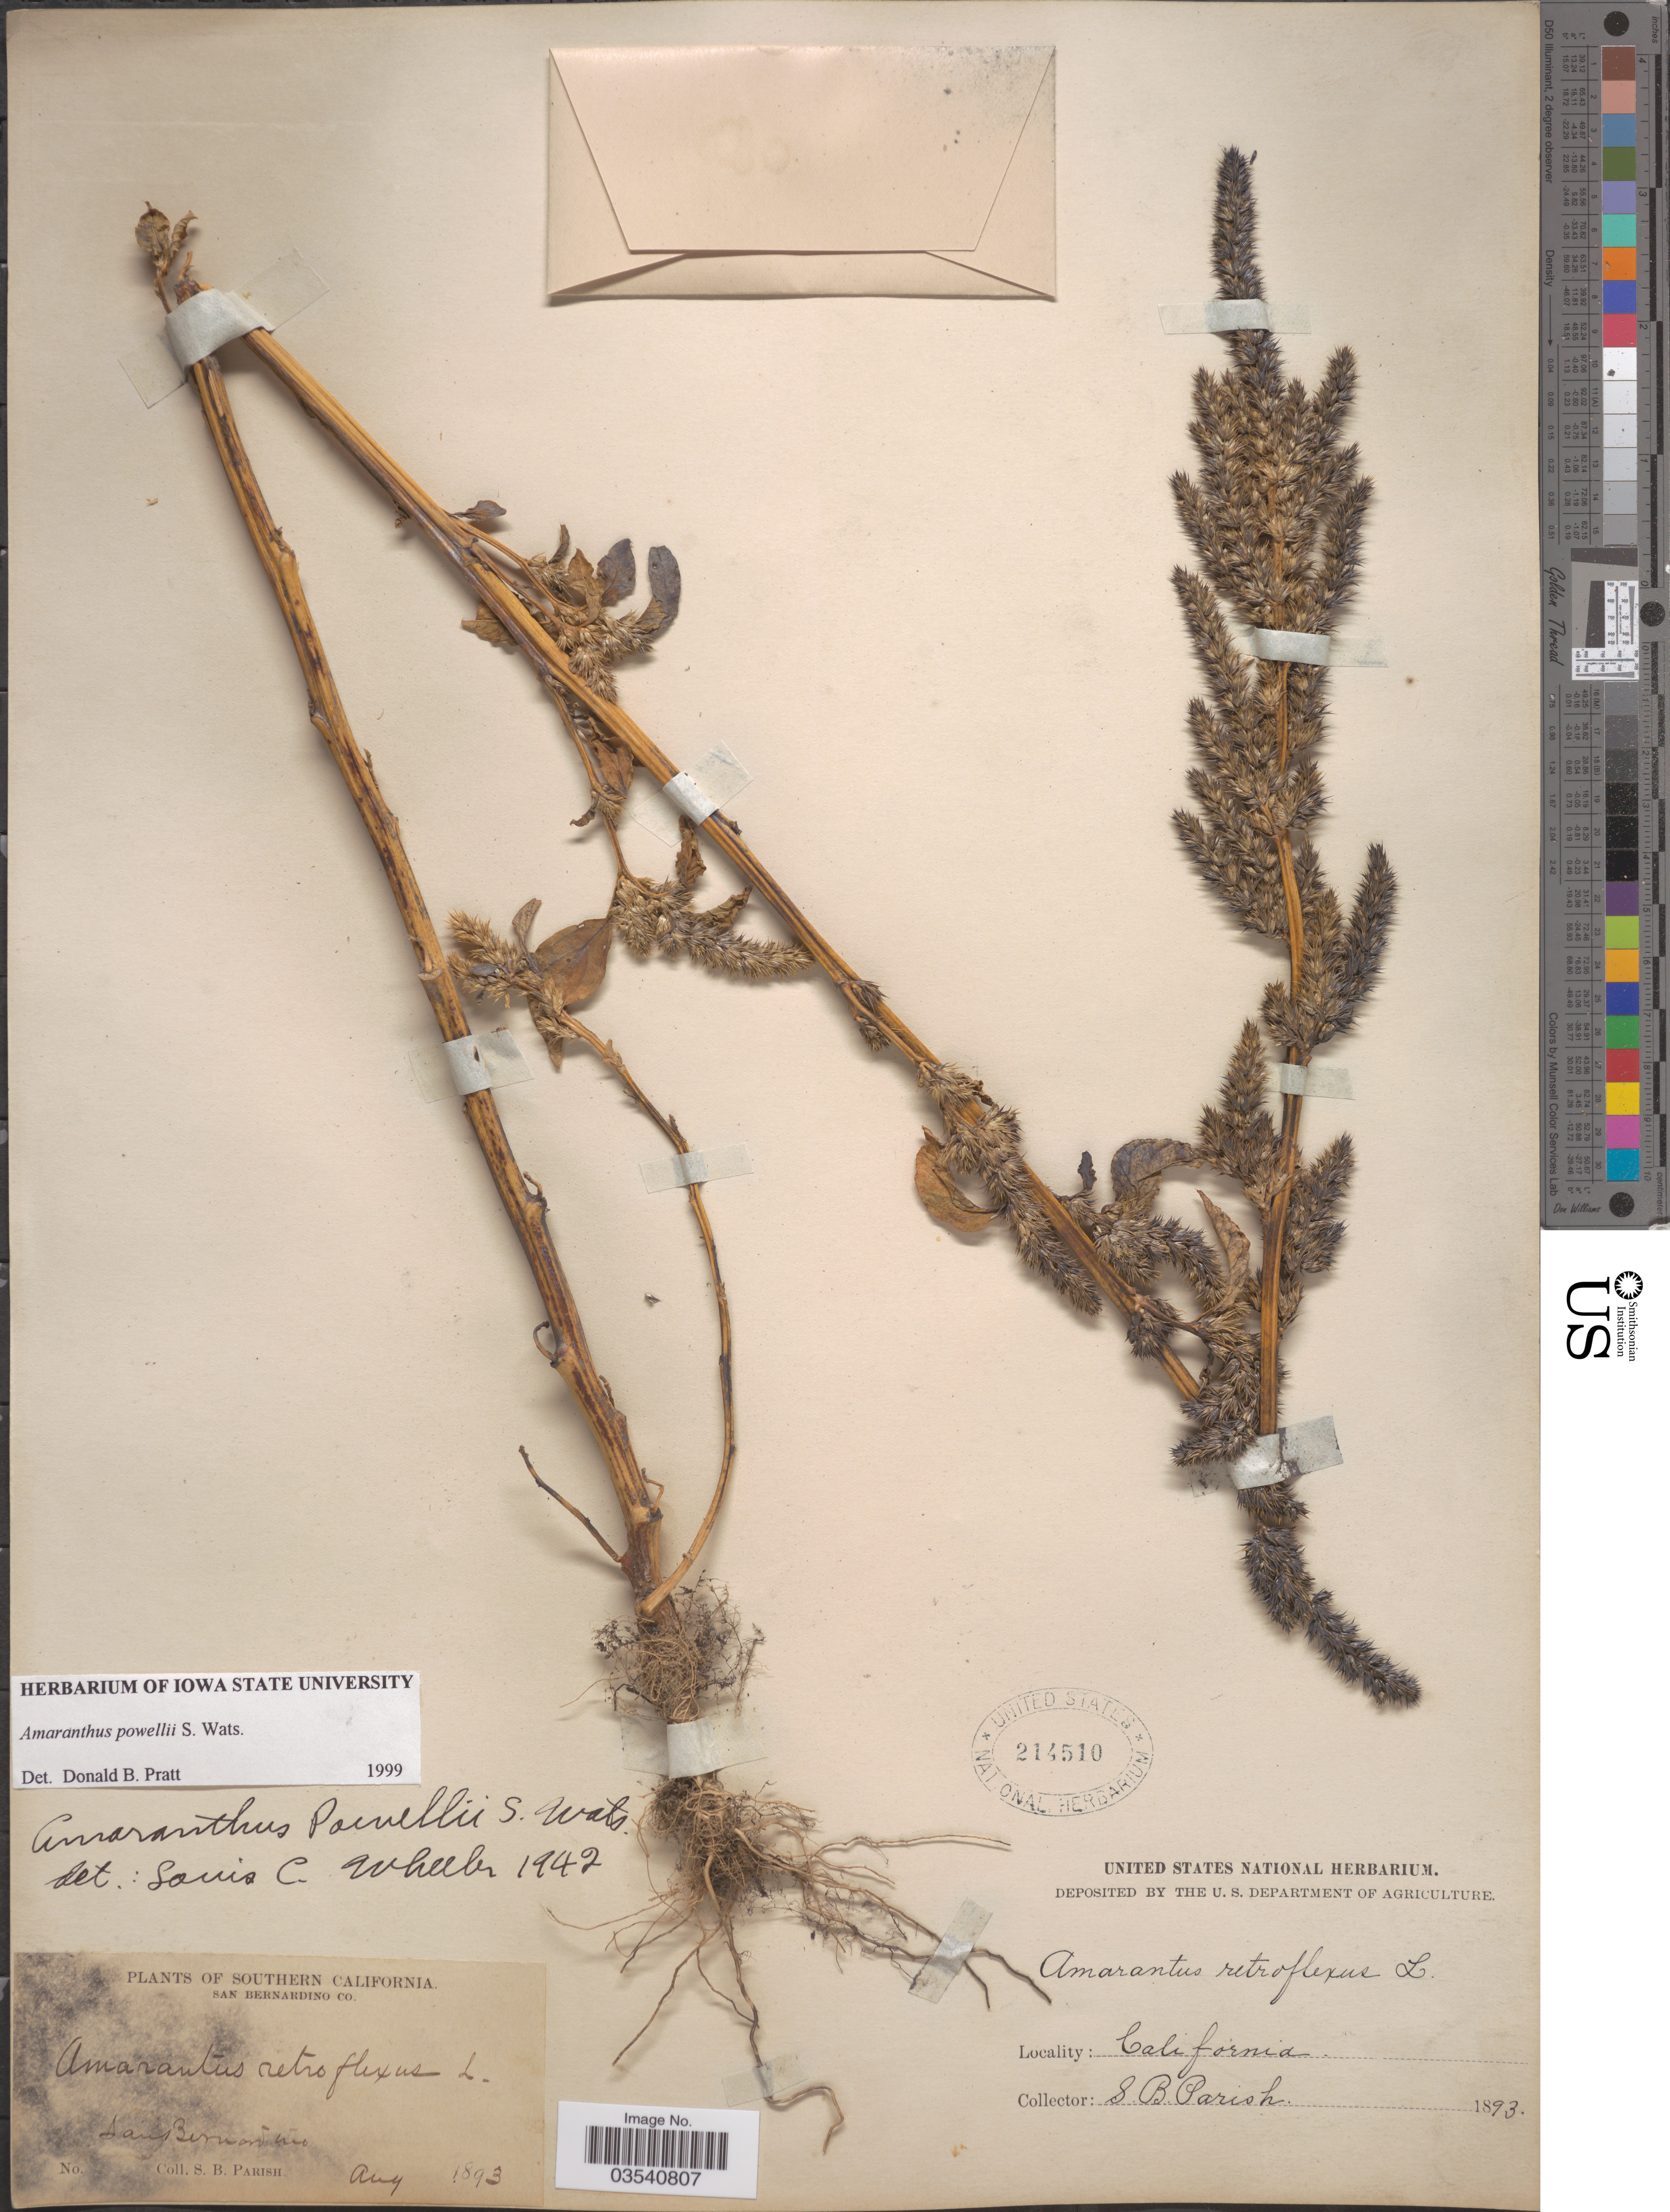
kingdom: Plantae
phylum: Tracheophyta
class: Magnoliopsida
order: Caryophyllales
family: Amaranthaceae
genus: Amaranthus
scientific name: Amaranthus powellii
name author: S. Watson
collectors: S. B. Parish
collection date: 1893-08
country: United States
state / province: California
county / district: San Bernardino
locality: Southern California. San Bernardino Co. San Bernardino.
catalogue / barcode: US 214510